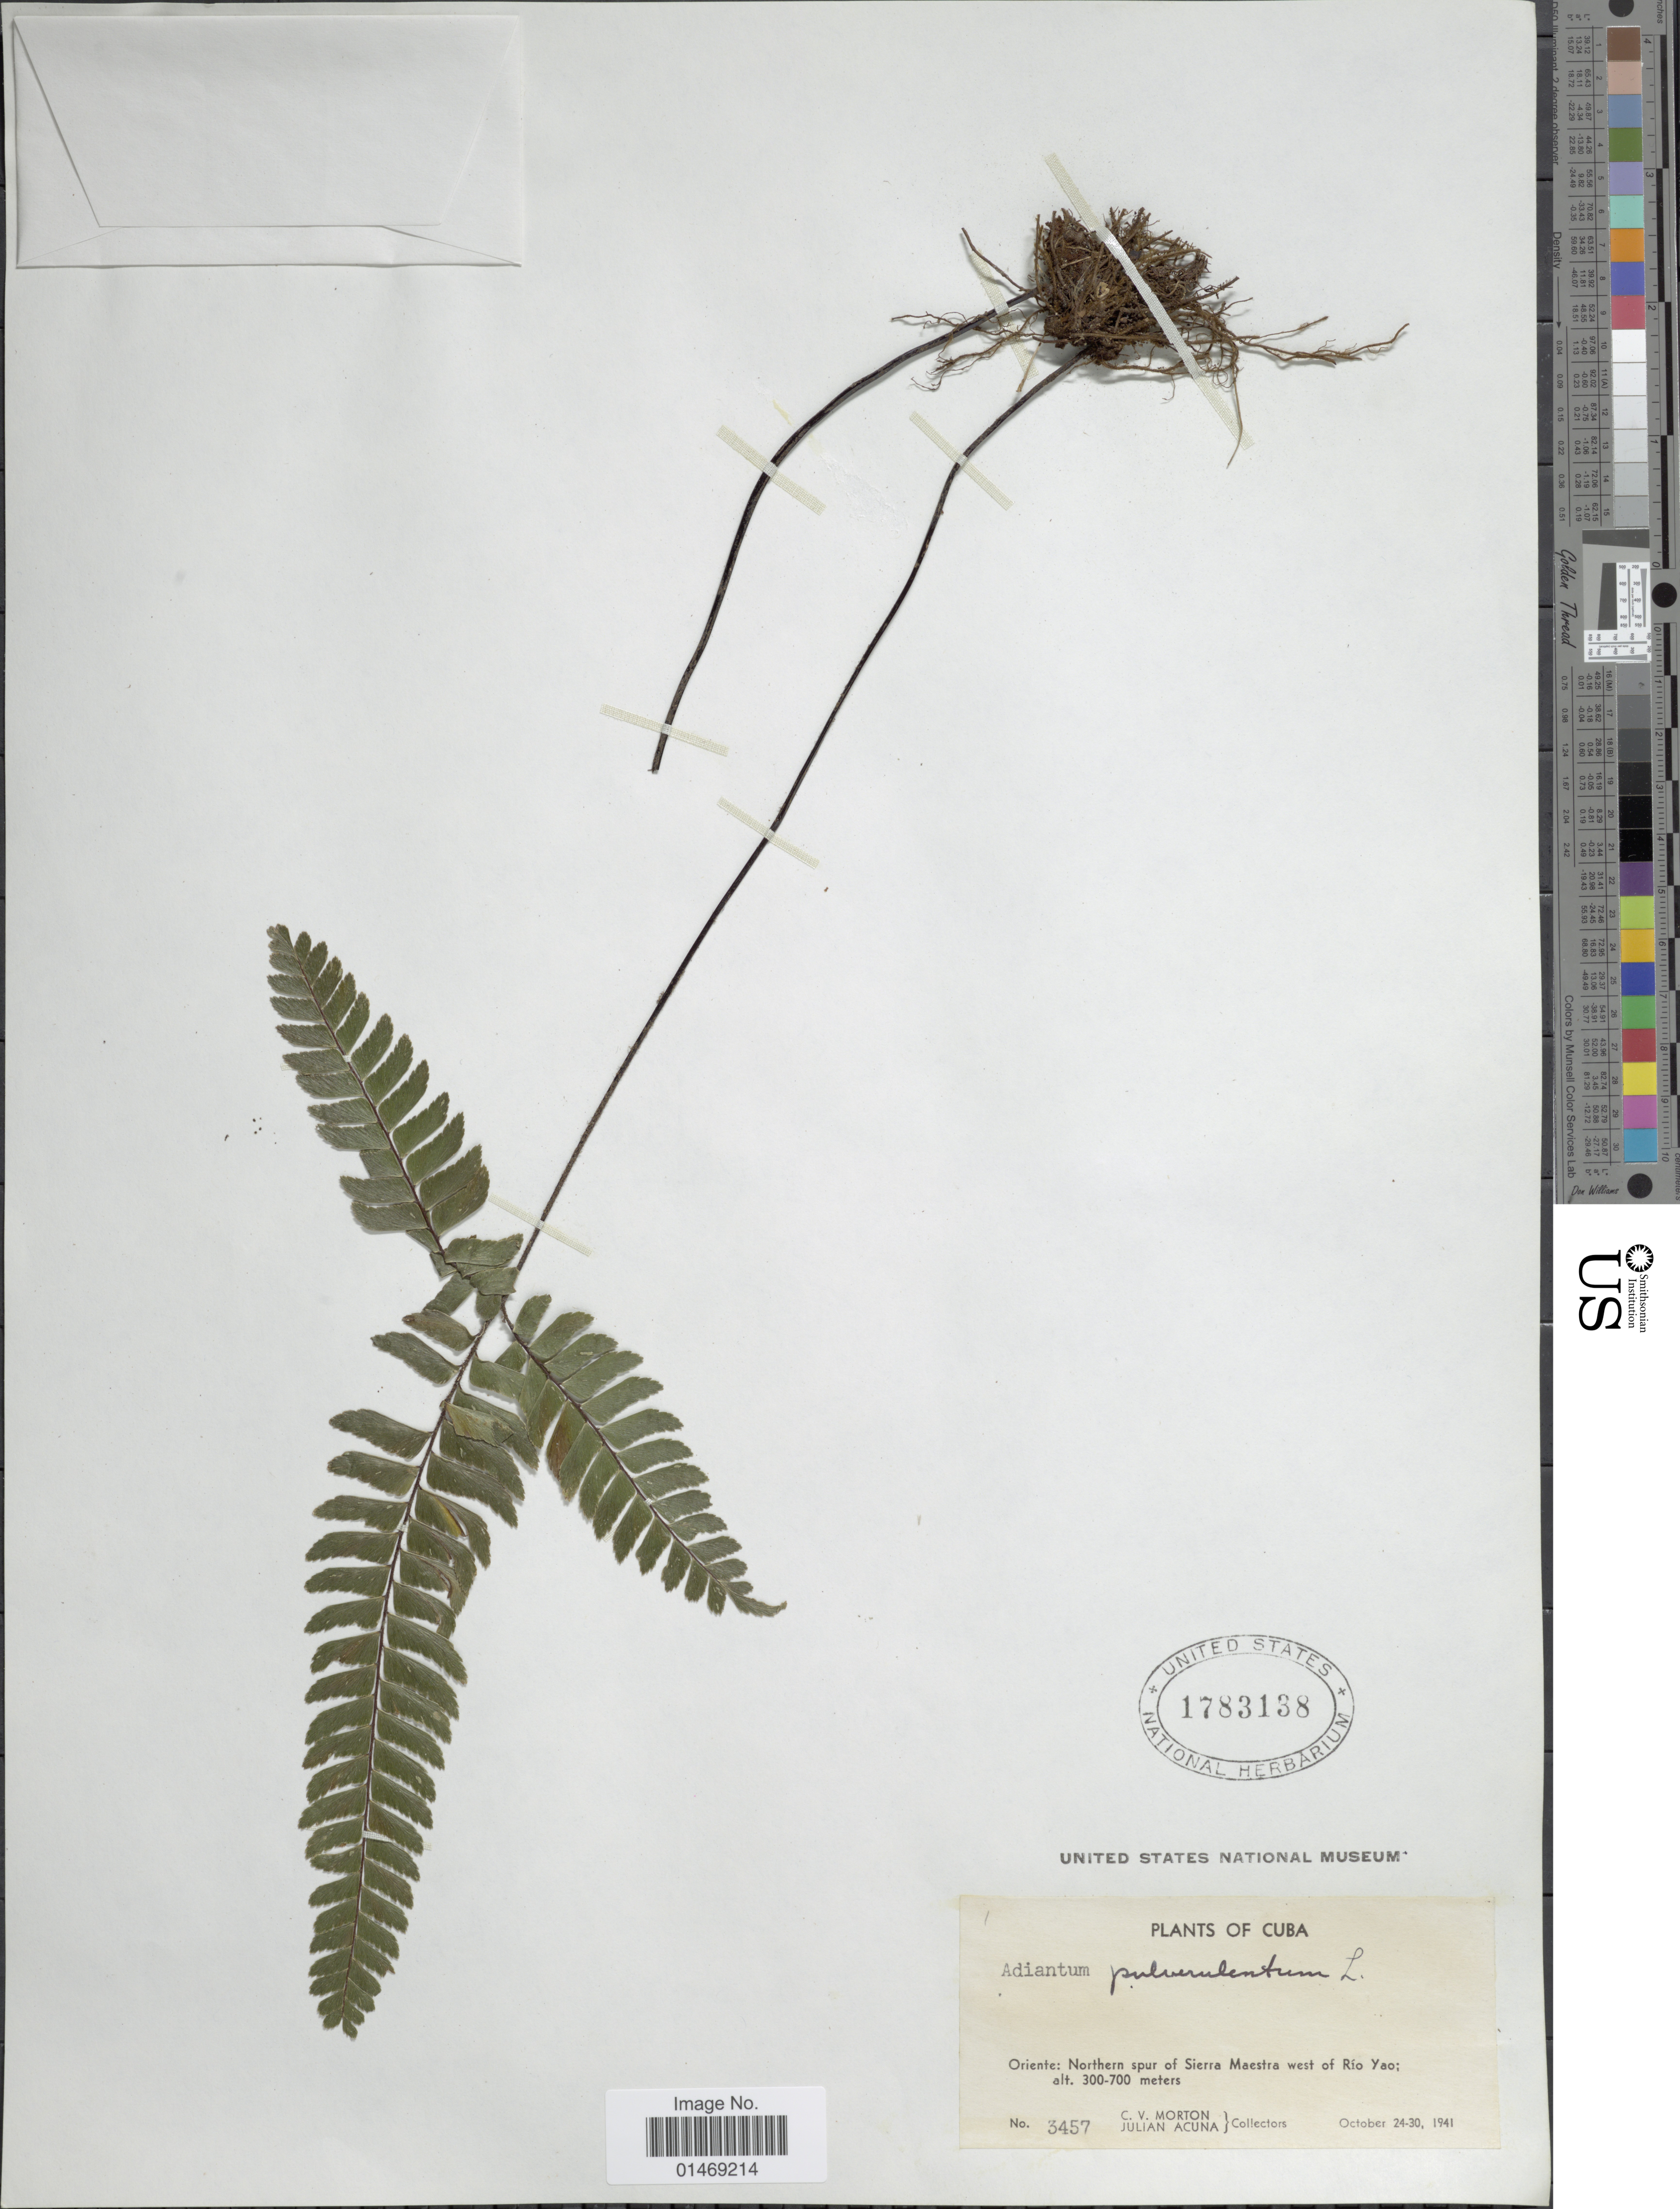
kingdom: Plantae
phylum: Tracheophyta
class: Polypodiopsida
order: Polypodiales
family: Pteridaceae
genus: Adiantum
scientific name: Adiantum pulverulentum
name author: L.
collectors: C. V. Morton & J. B. Acuña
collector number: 3457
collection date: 1941-10-24/1941-10-30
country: Cuba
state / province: Oriente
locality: Northern spur of Sierra Maestra west of Rio Yao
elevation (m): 300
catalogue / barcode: US 1783138